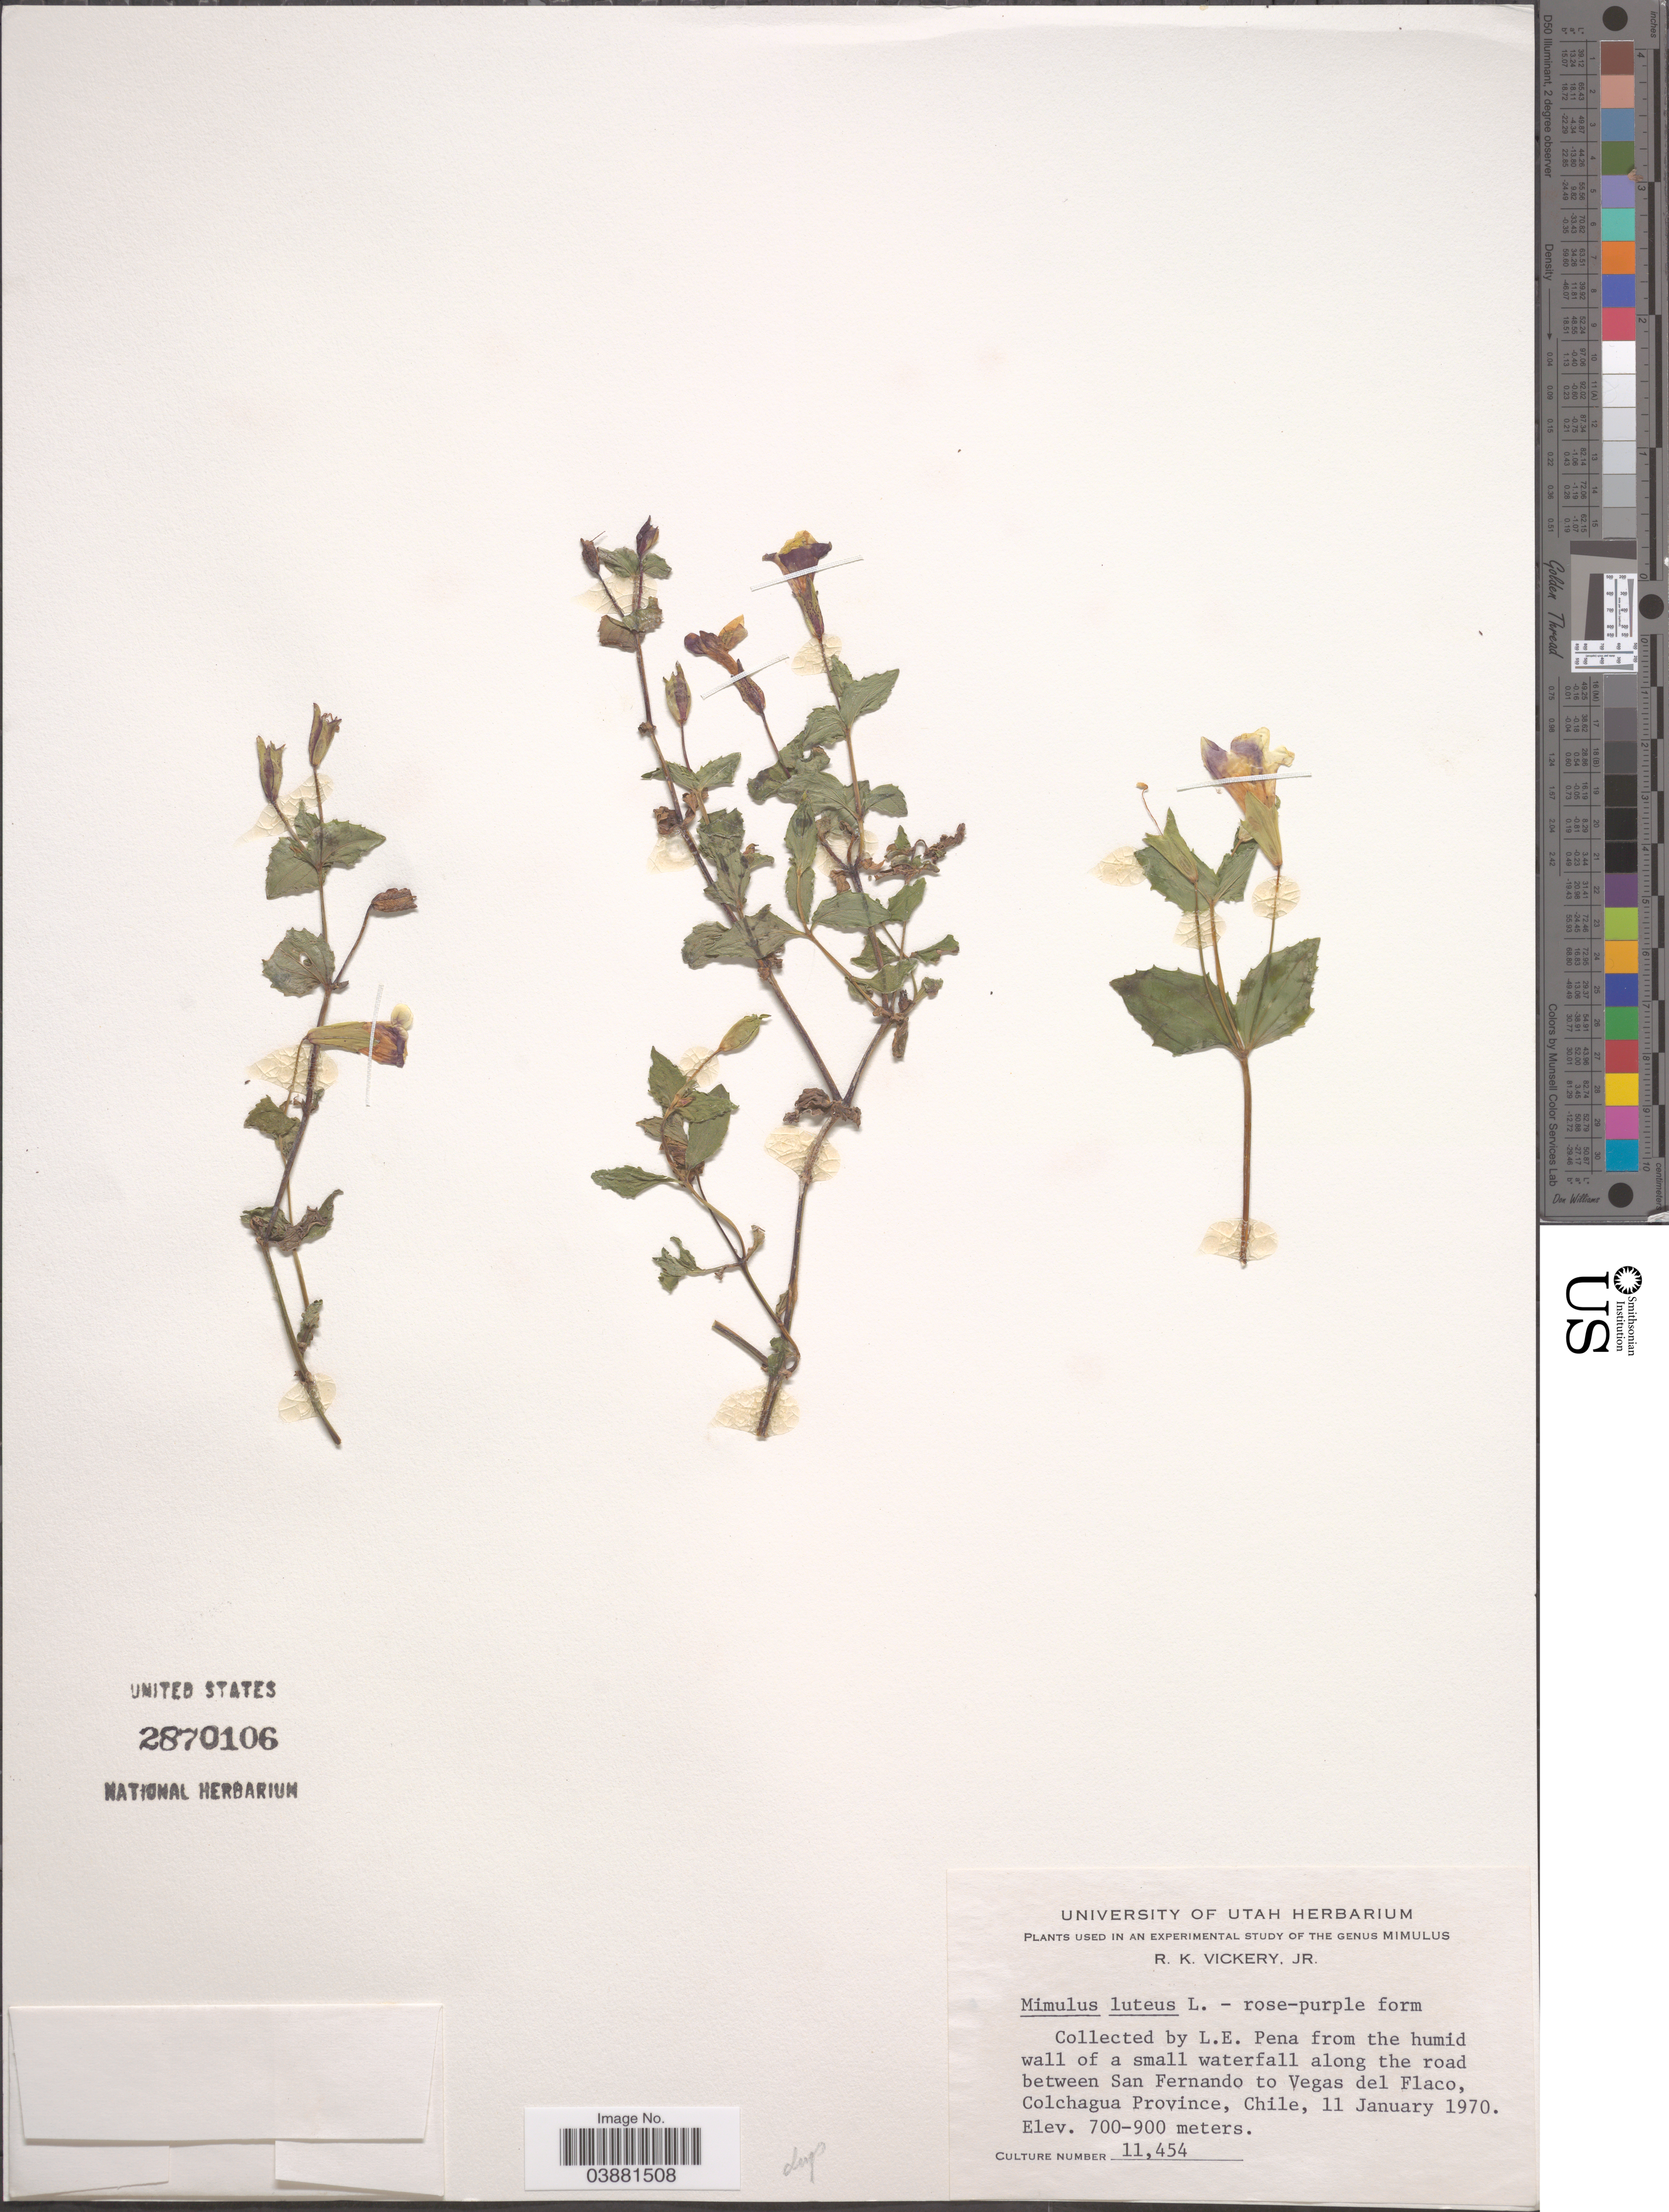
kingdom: Plantae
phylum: Tracheophyta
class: Magnoliopsida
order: Lamiales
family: Phrymaceae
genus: Mimulus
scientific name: Mimulus guttatus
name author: DC.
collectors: L. Pena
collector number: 11454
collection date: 1970-01-11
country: Chile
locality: From the humid wall of a small waterfall along the road between San Fernando to Vegas del Flaco, Colchagua Province.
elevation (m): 700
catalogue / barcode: US 2870106